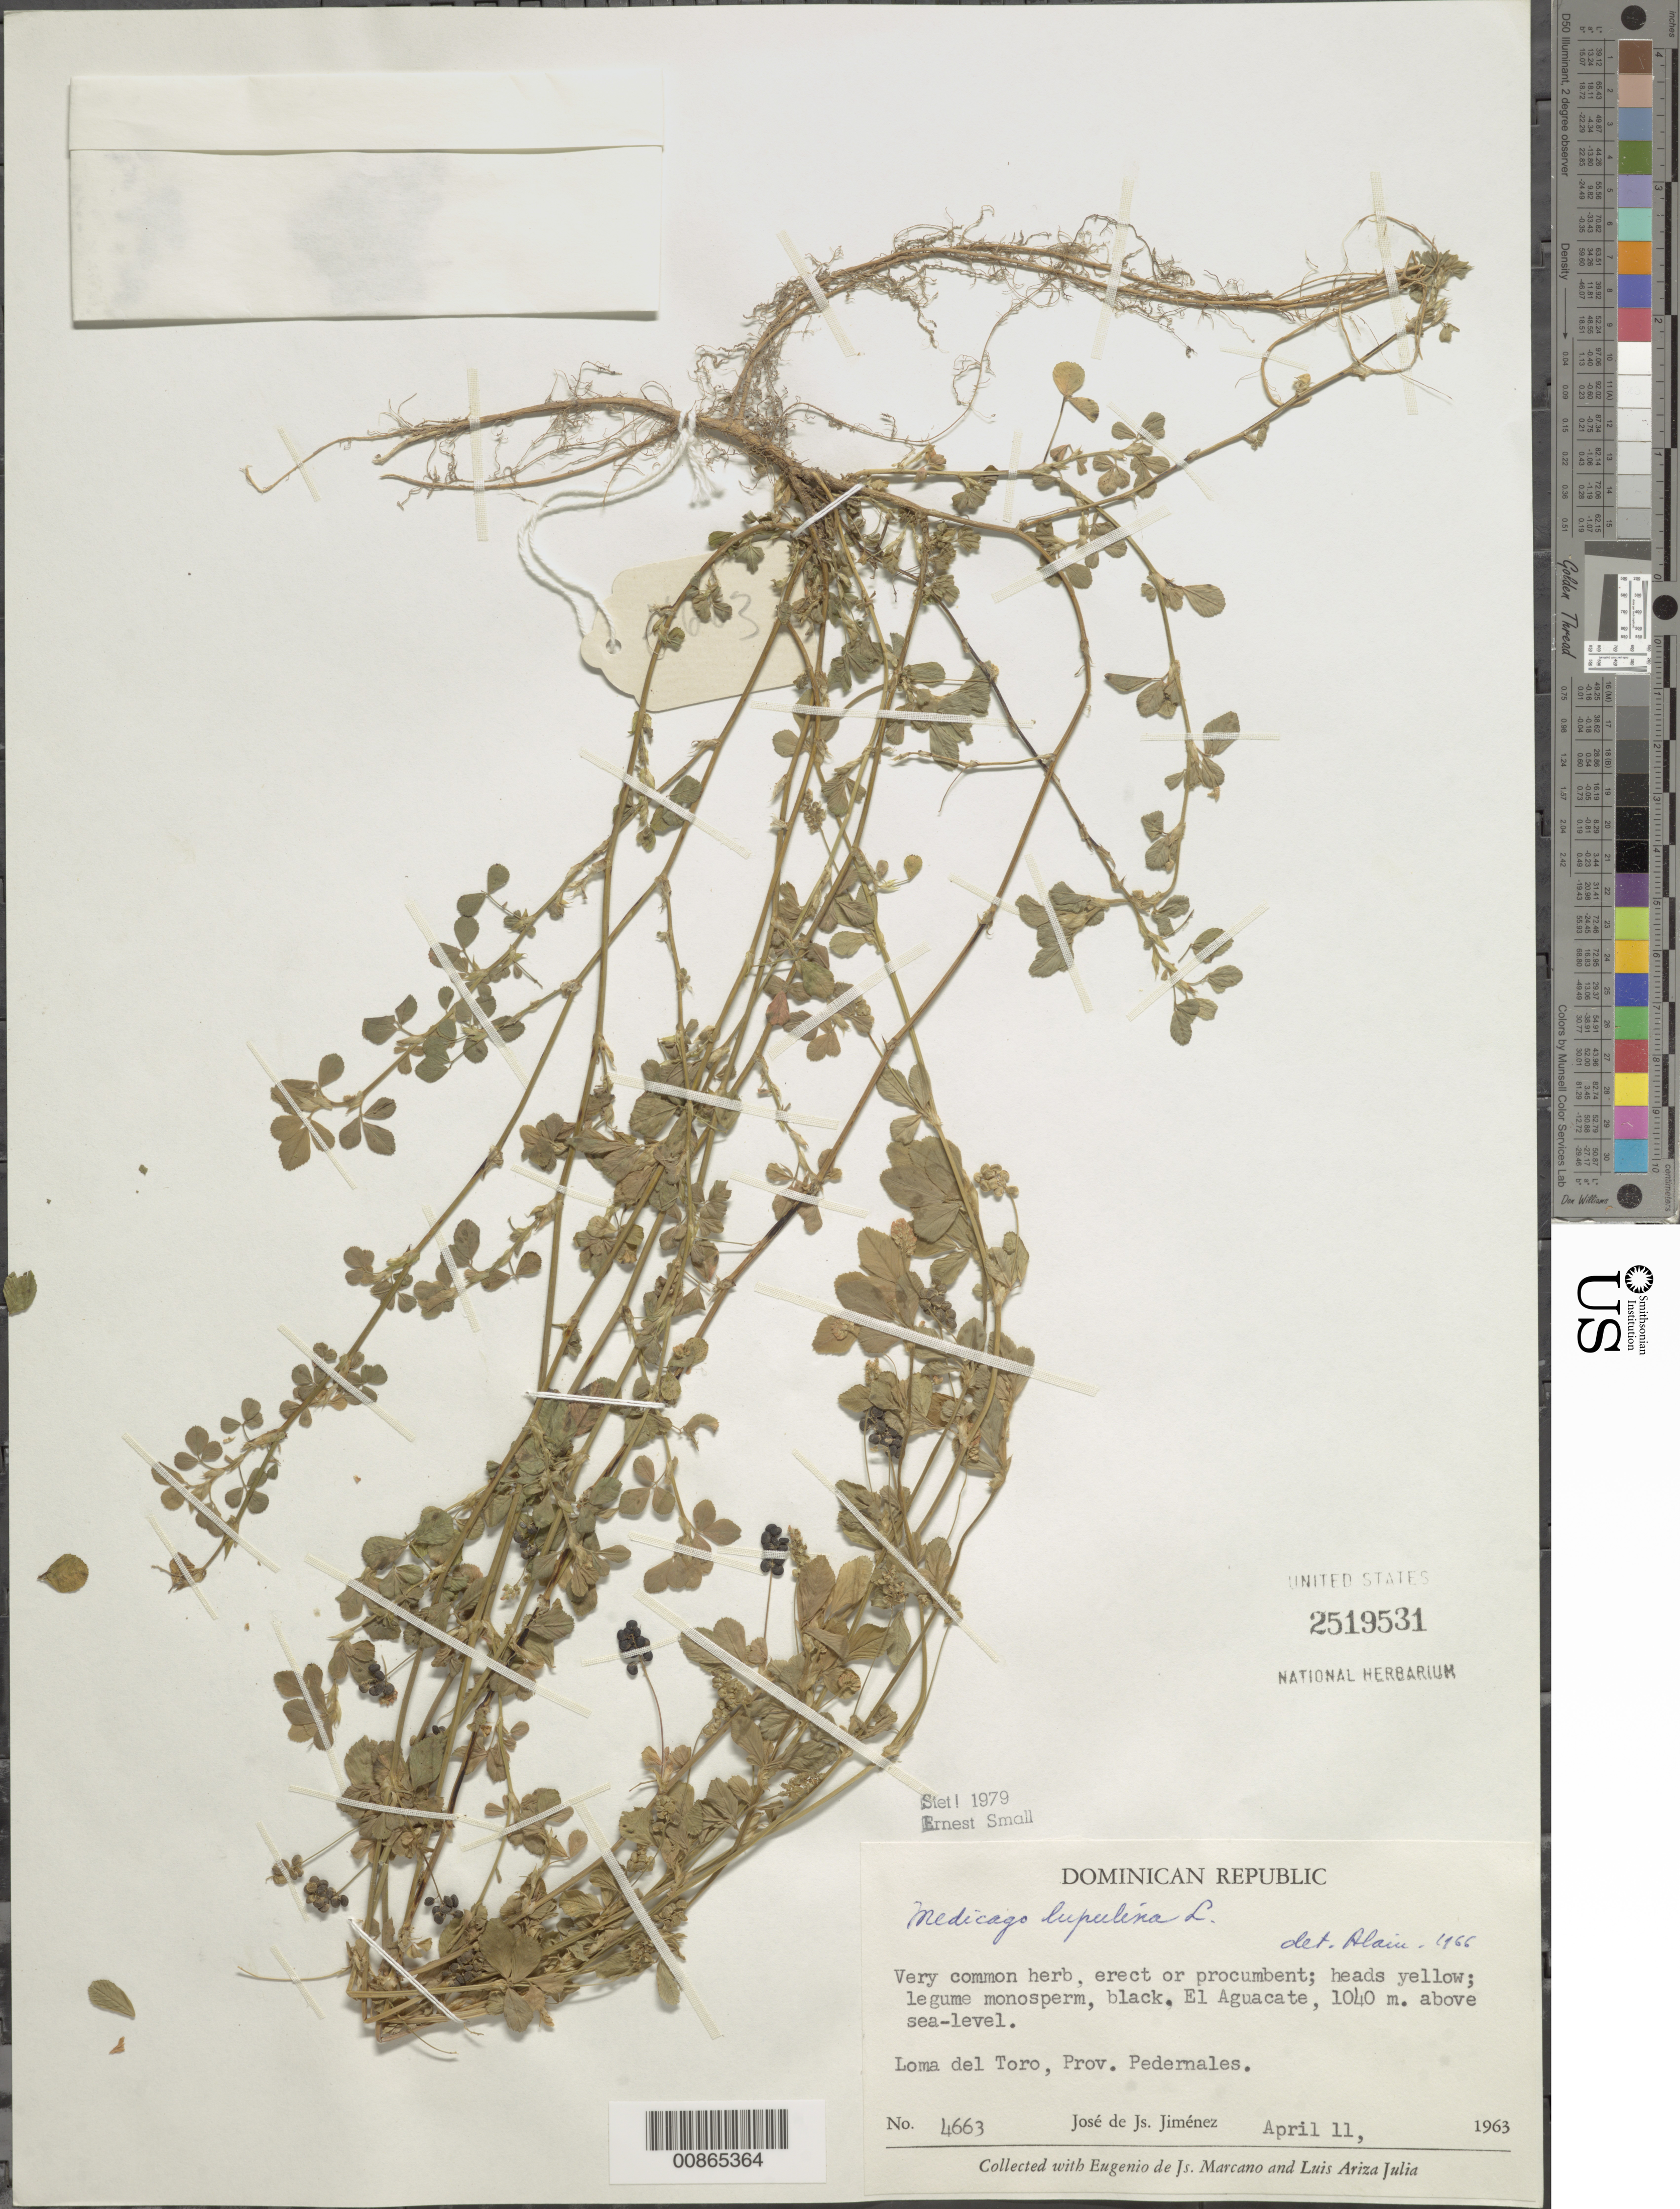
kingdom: Plantae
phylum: Tracheophyta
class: Magnoliopsida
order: Fabales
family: Fabaceae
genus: Medicago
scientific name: Medicago lupulina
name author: L.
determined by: Small, Ernest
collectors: J. J. Jiménez Almonte, E. J. Marcano F. & L. Ariza-Julia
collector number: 4663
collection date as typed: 11 Apr 1963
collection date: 1963-04-11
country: Dominican Republic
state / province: Pedernales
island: Hispaniola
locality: El Aguacate, Loma del Toro.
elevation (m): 1040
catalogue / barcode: US 2519531